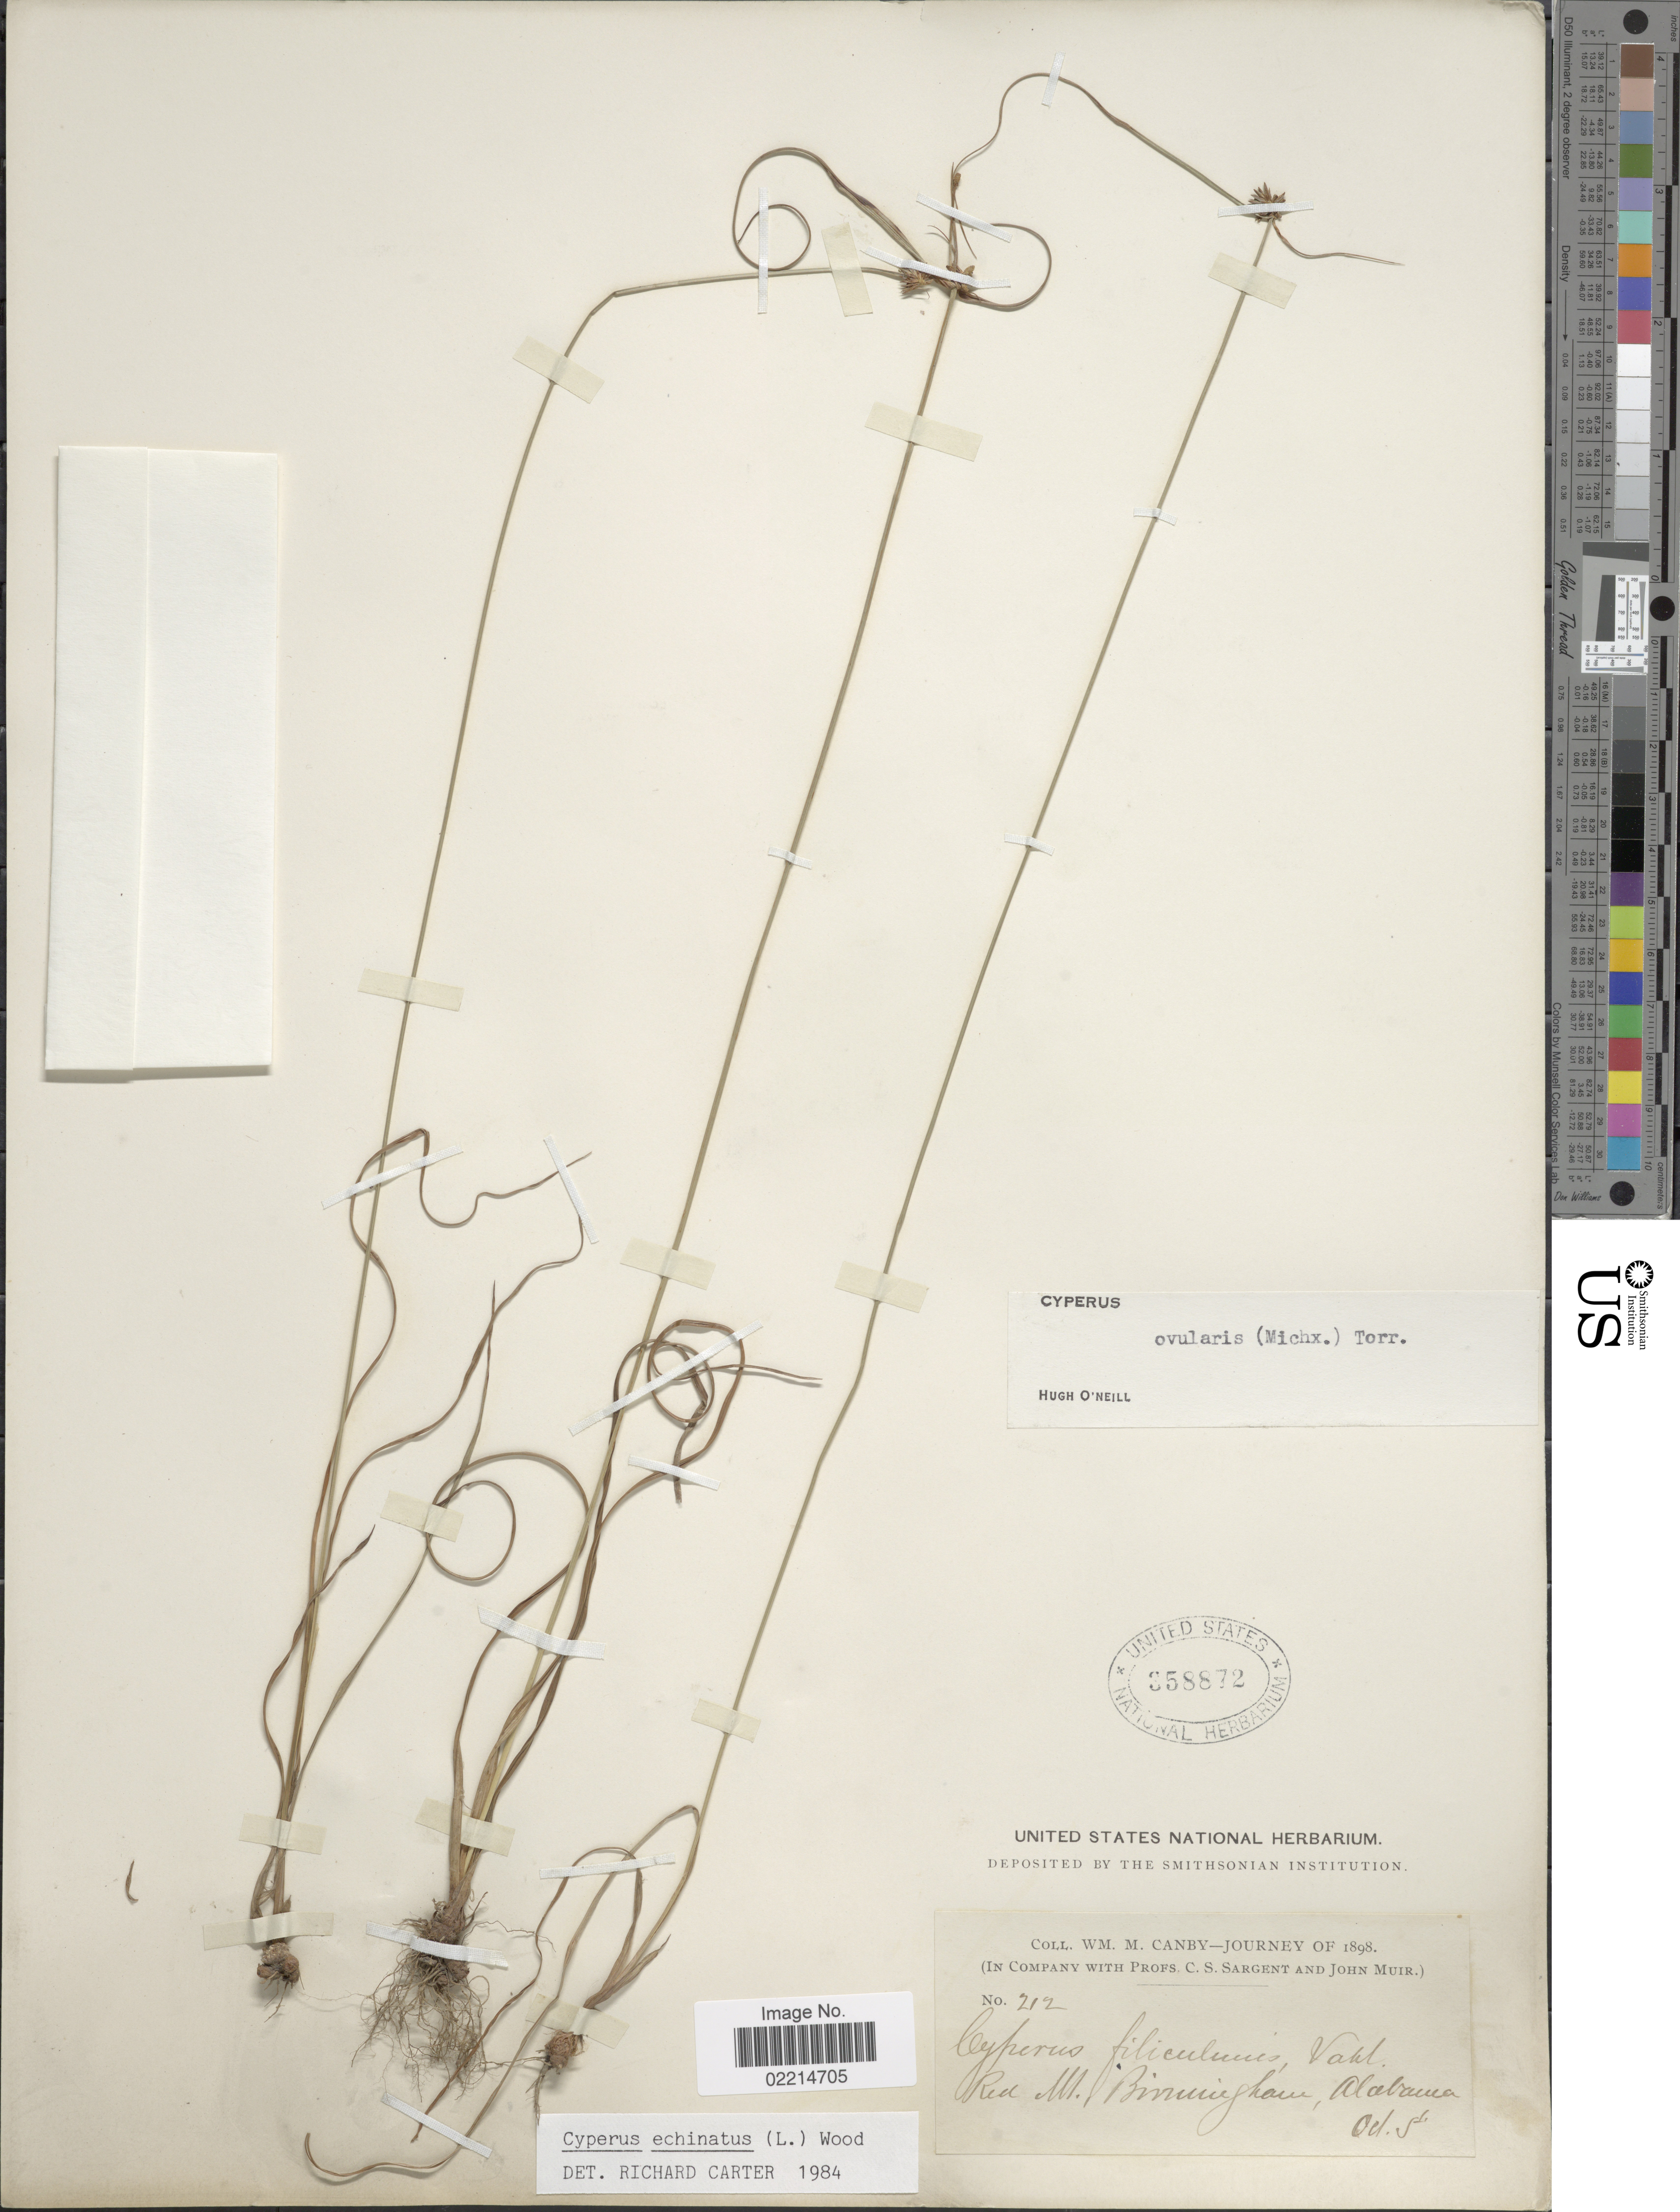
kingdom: Plantae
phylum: Tracheophyta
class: Liliopsida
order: Poales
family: Cyperaceae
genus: Cyperus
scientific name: Cyperus echinatus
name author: (L.) Alph. Wood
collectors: W. M. Canby, C. S. Sargent & J. Muir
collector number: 212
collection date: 1898-10-05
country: United States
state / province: Alabama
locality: Red M. Birmingham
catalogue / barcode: US 358872